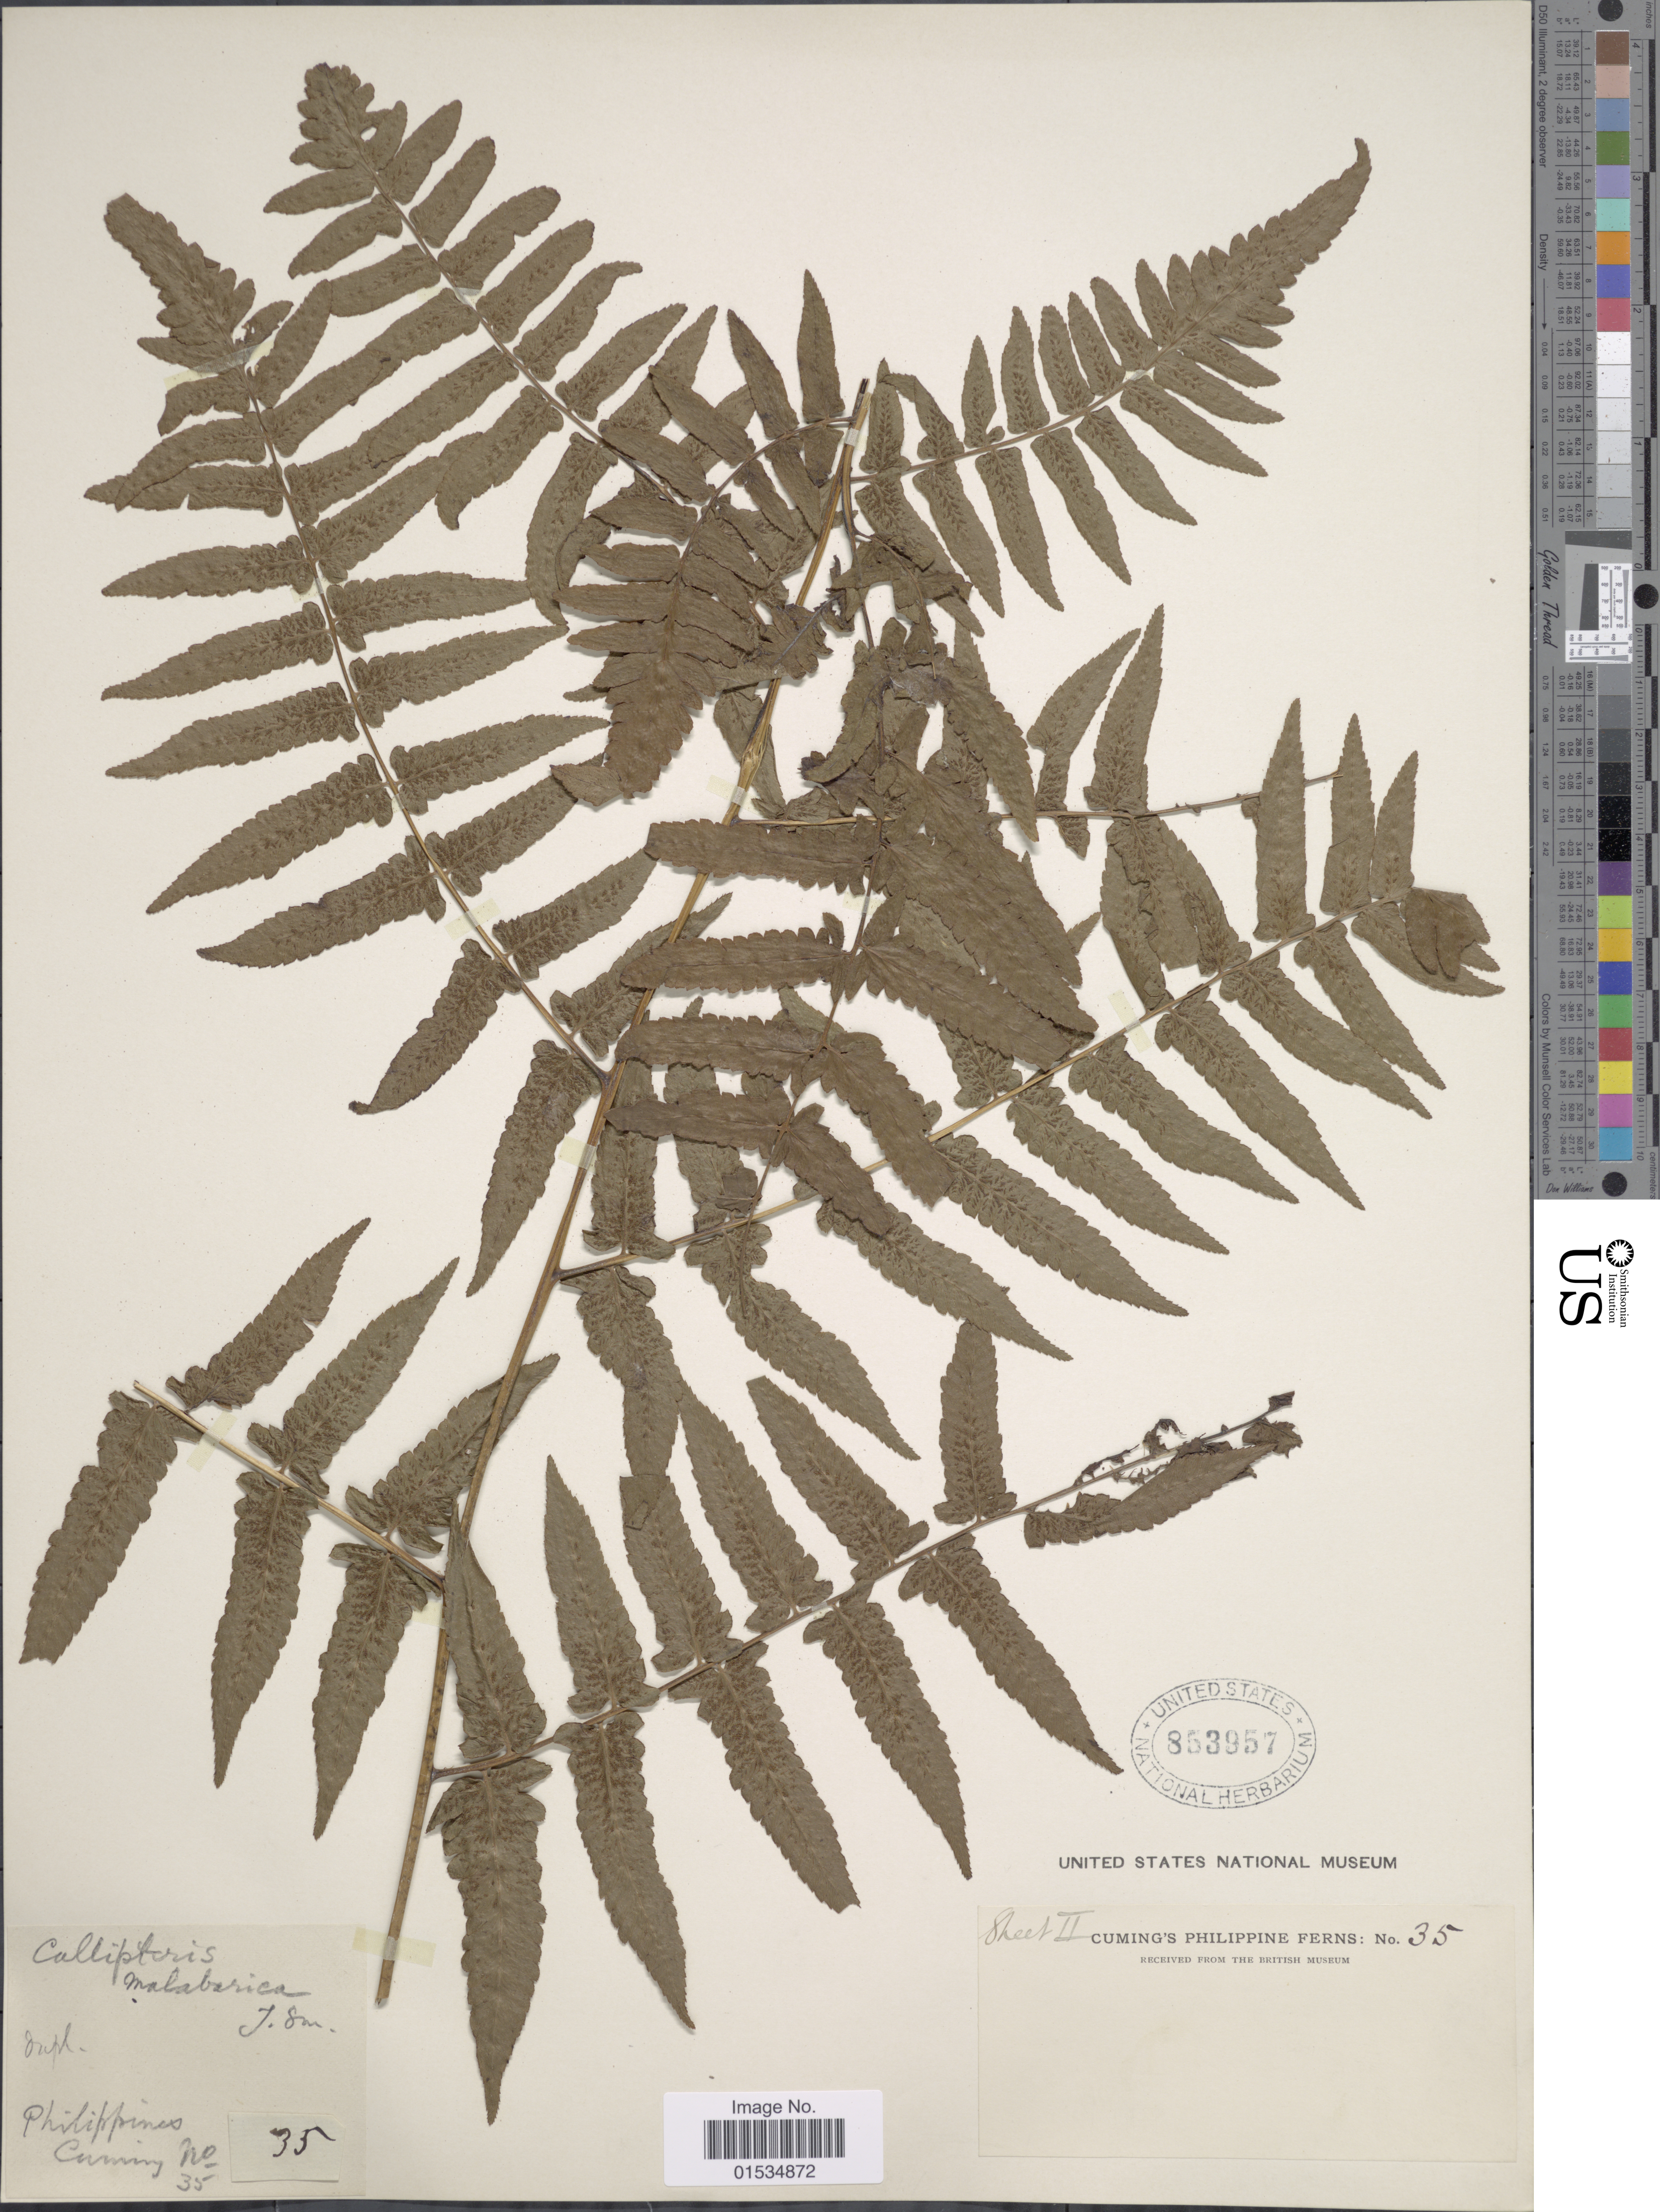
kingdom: Plantae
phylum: Tracheophyta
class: Polypodiopsida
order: Polypodiales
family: Athyriaceae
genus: Diplazium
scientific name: Diplazium esculentum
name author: (Retz.) Sw.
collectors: -. Cuming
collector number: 35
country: Philippines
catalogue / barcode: US 853957